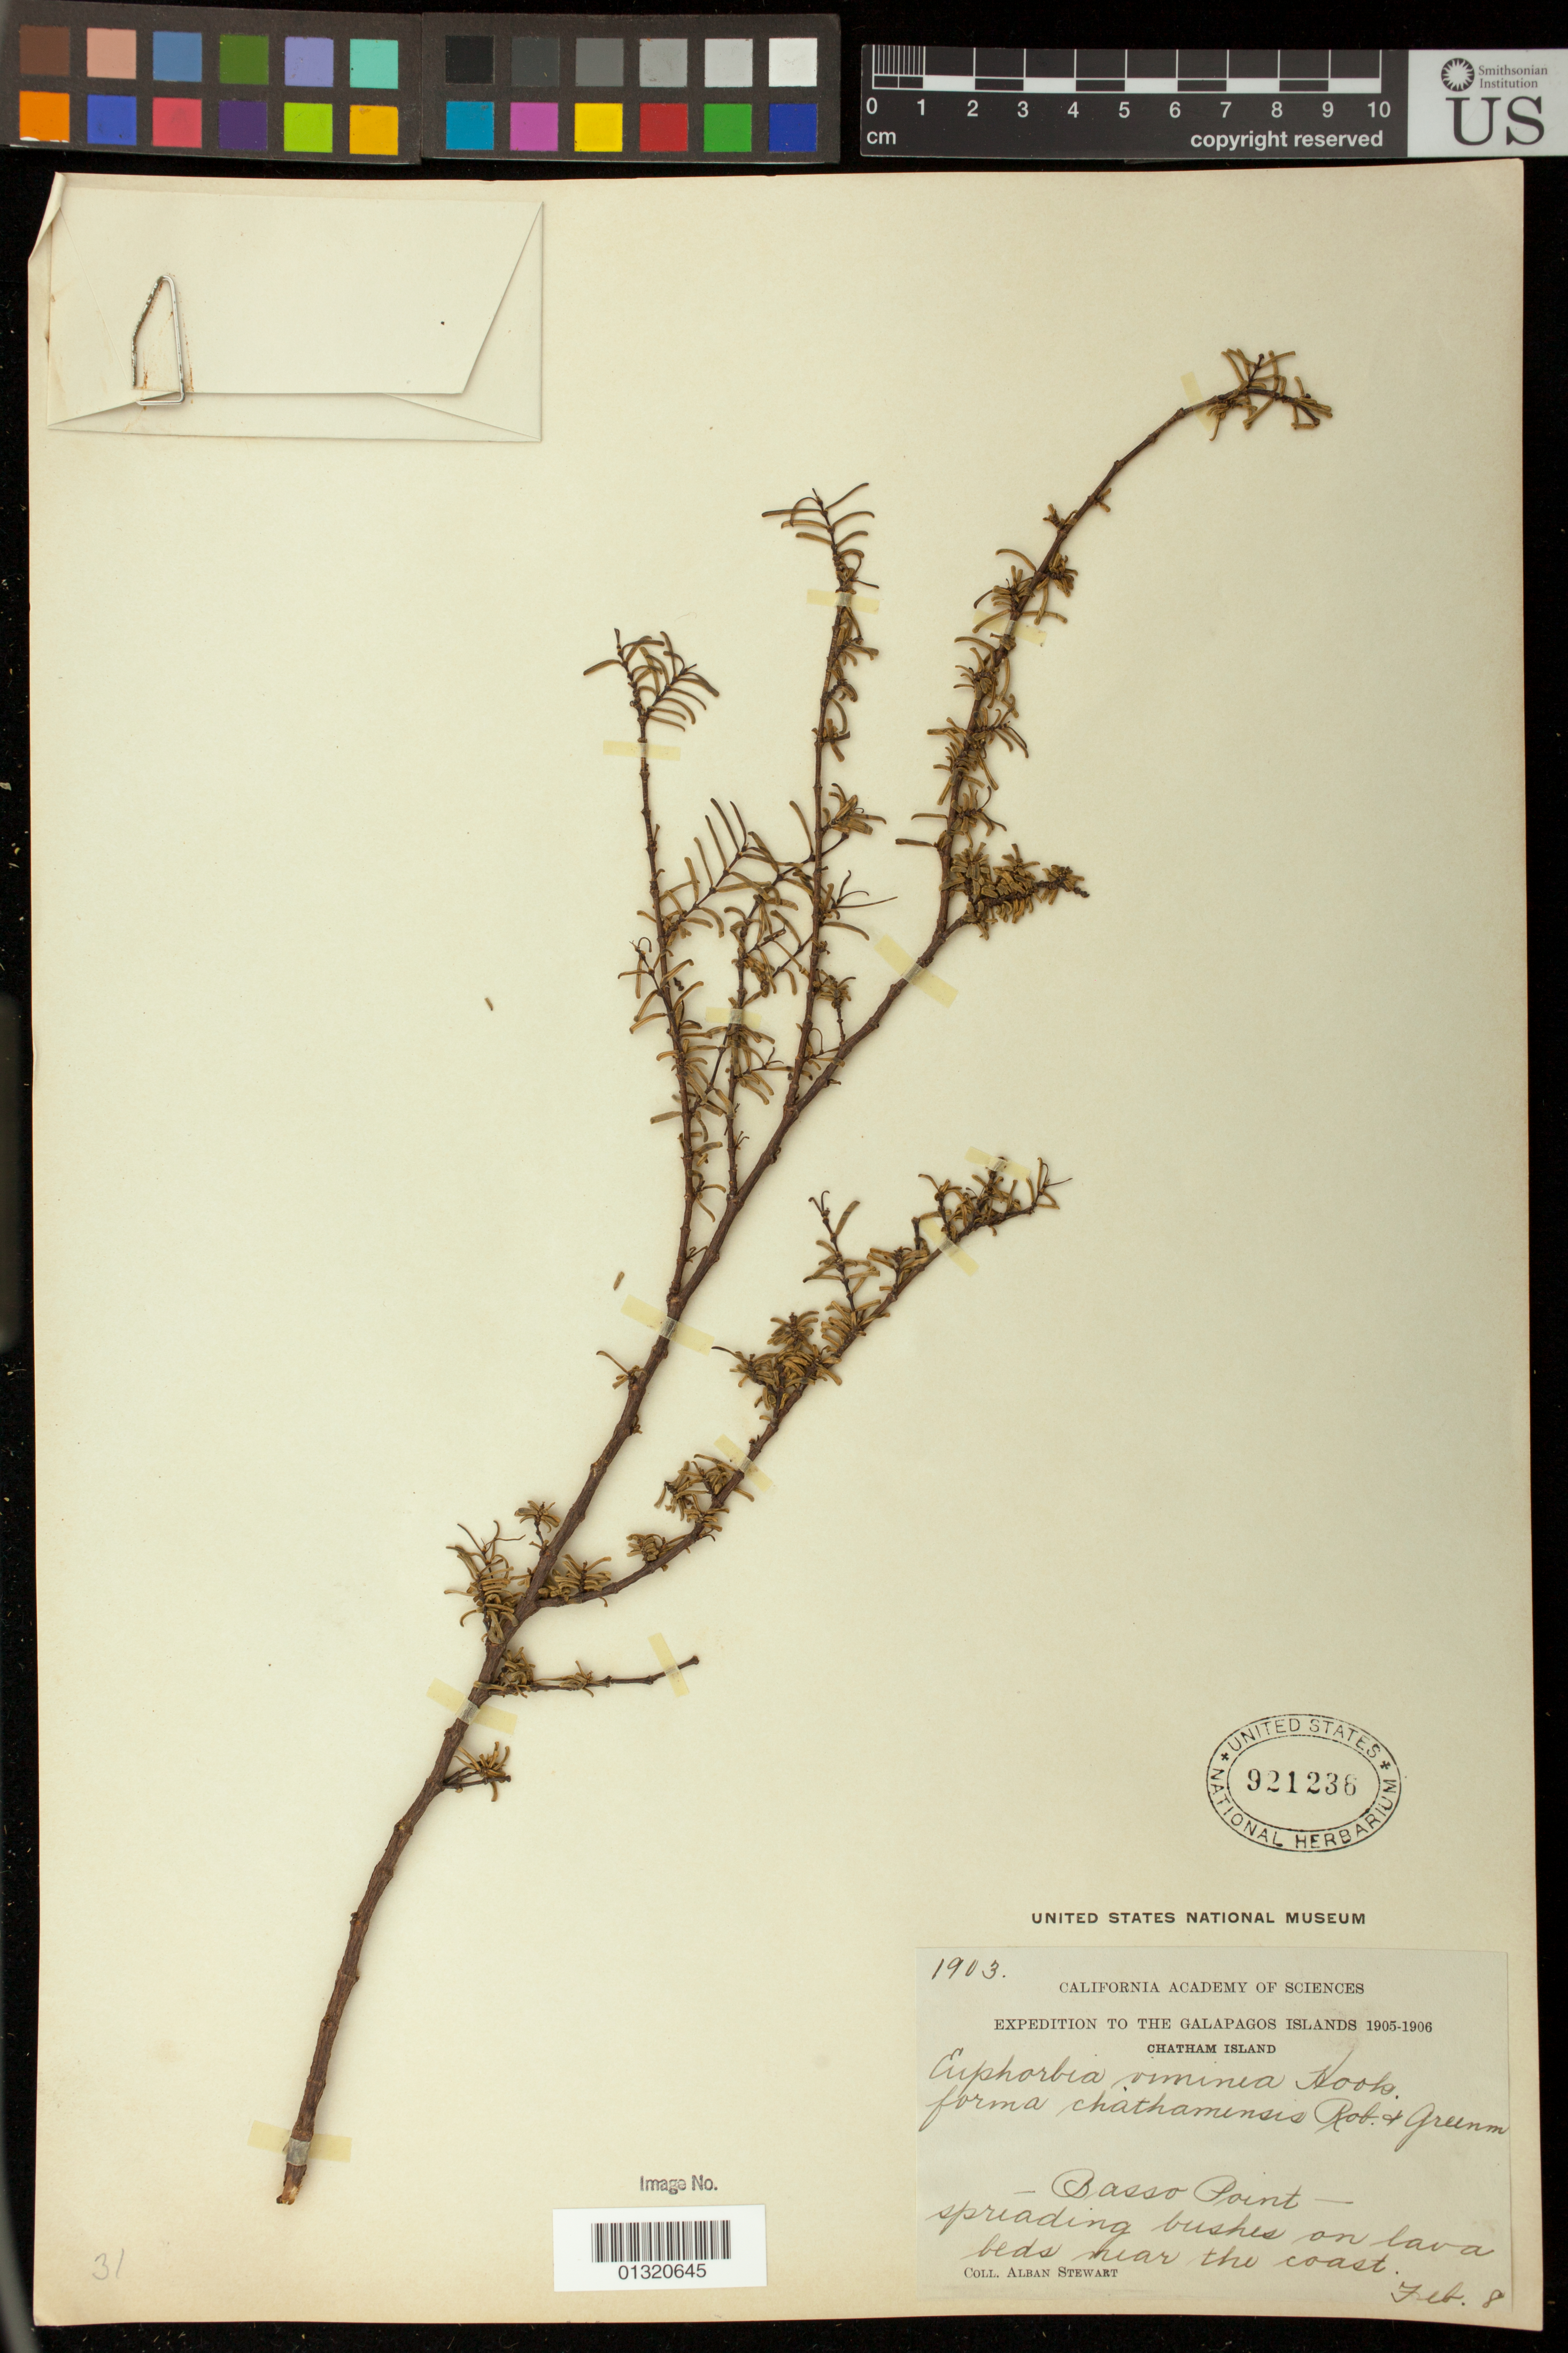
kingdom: Plantae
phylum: Tracheophyta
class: Magnoliopsida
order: Malpighiales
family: Euphorbiaceae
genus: Euphorbia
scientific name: Euphorbia viminea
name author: Hook. f.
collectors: A. Stewart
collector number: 1903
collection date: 1906-02-08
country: Ecuador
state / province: Colón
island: San Cristóbal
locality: Chatham Island; Basso Point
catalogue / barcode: US 921236